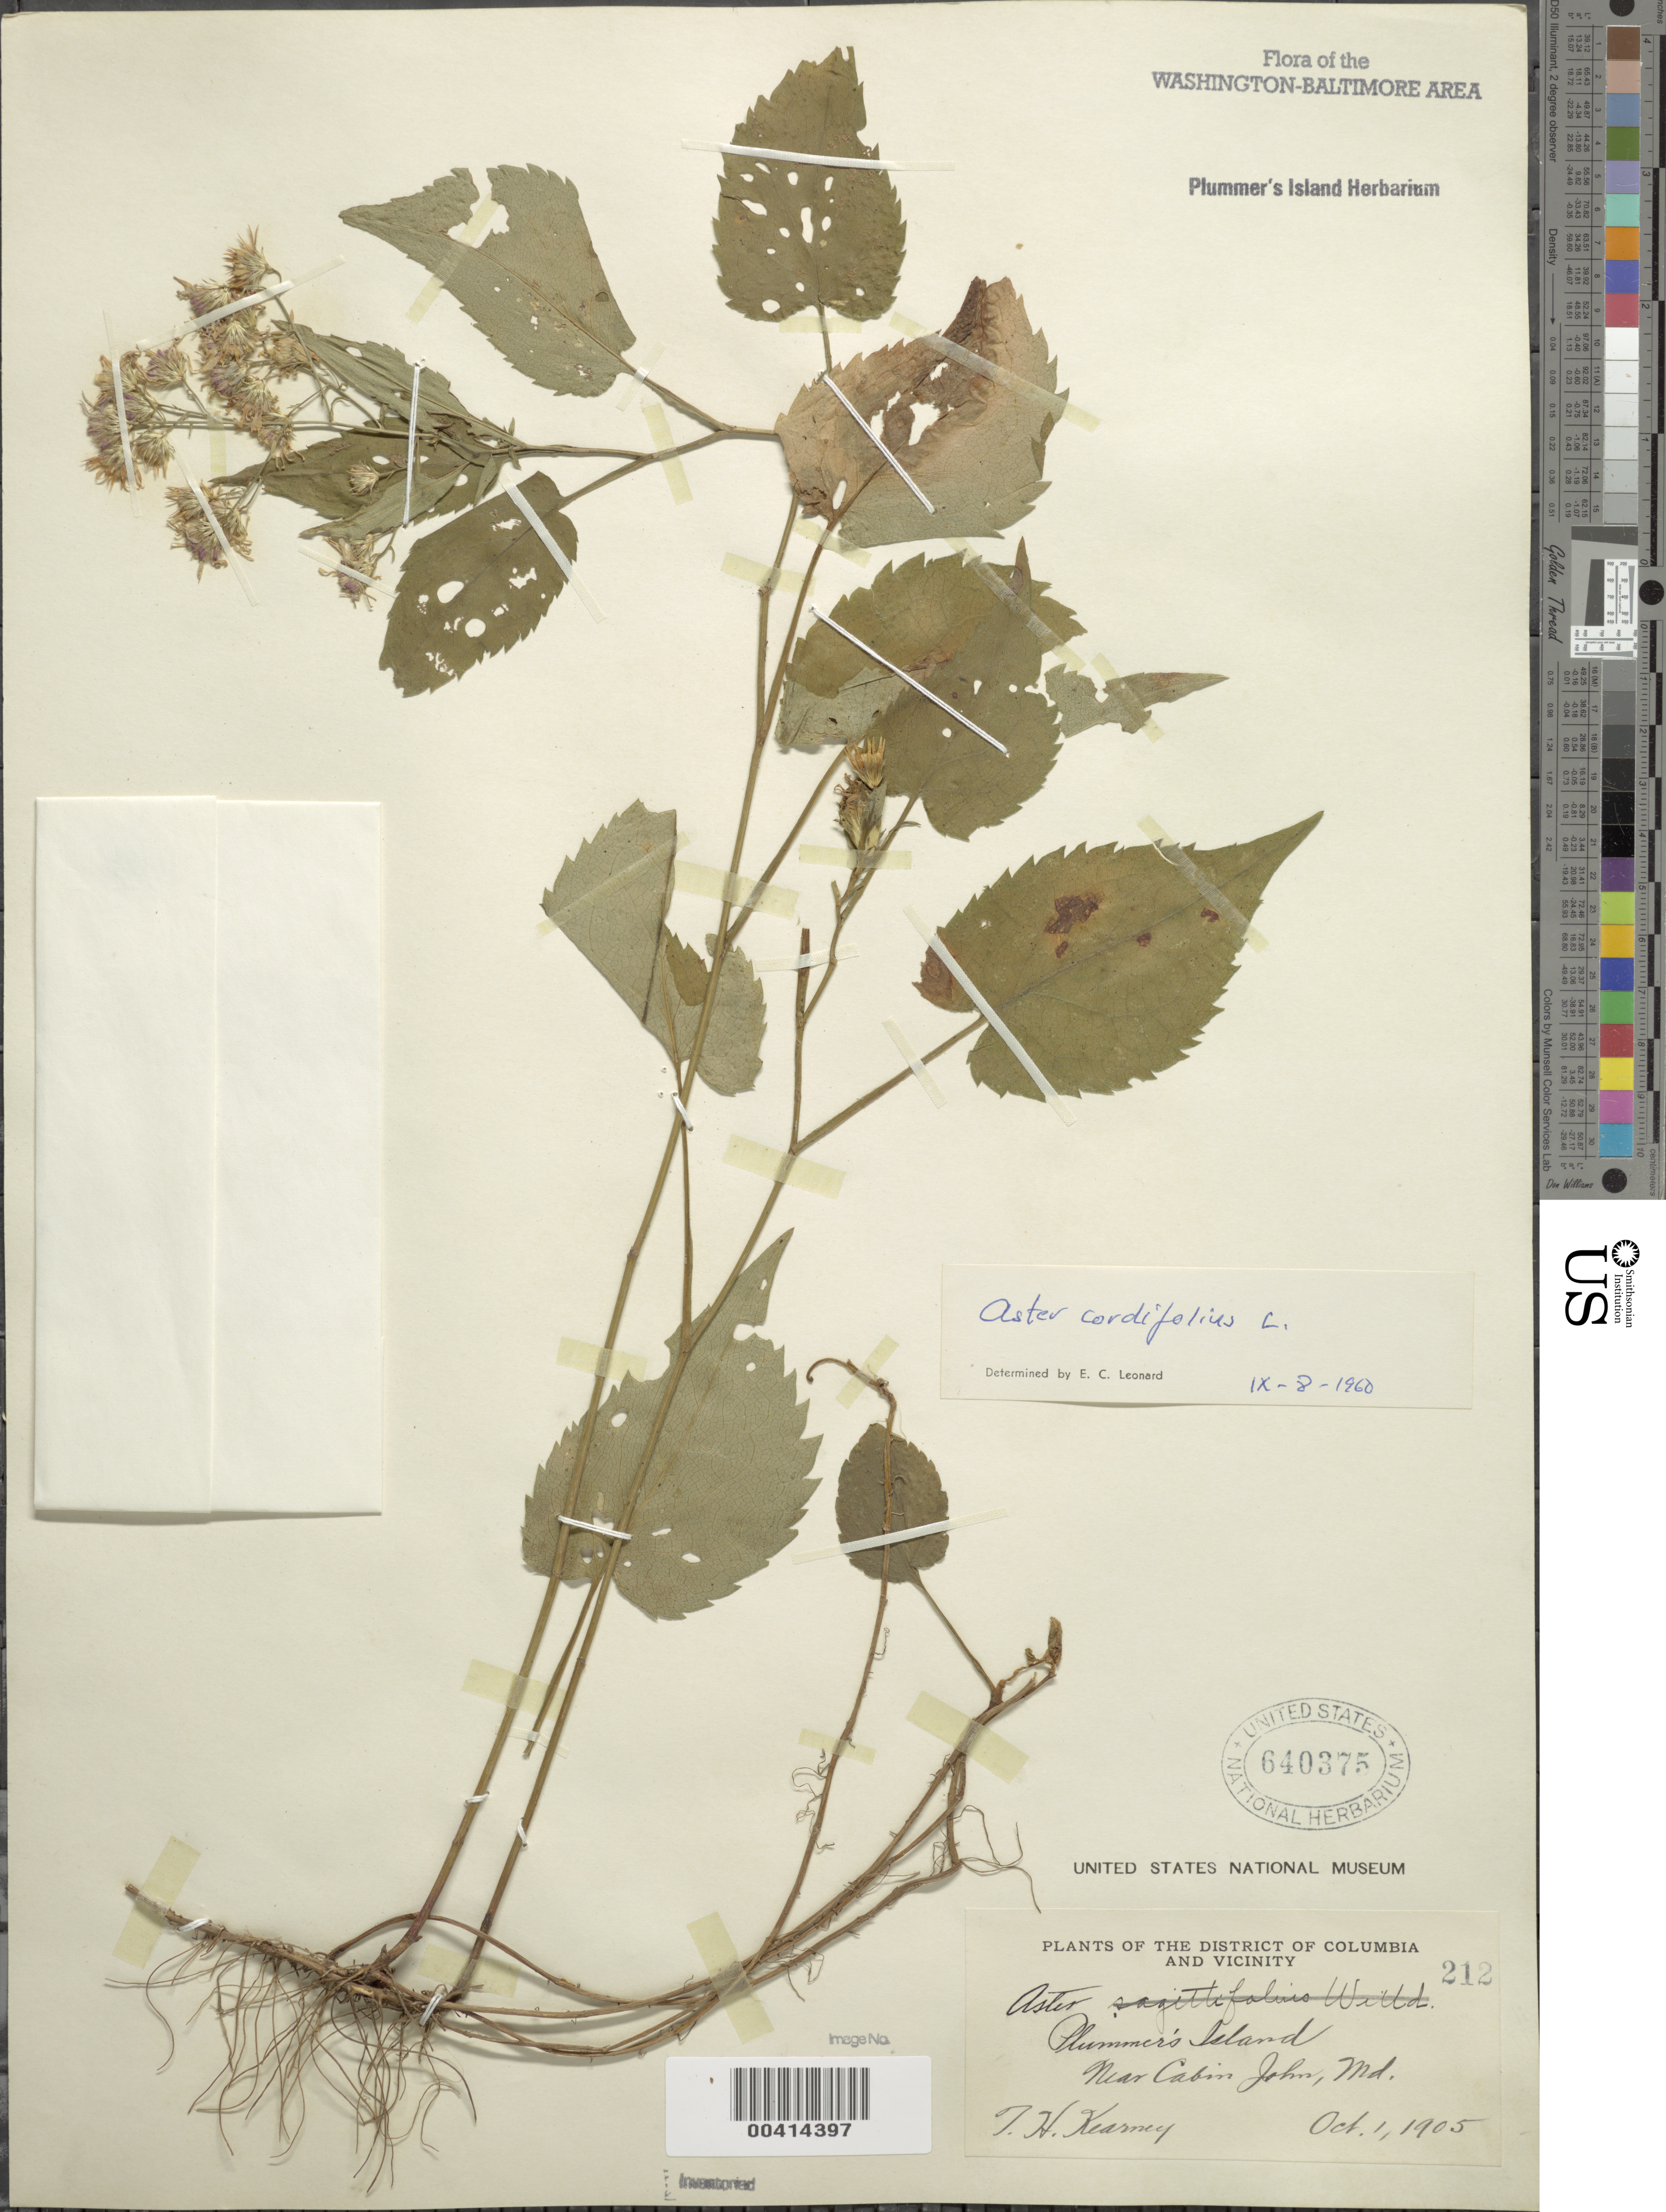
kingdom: Plantae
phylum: Tracheophyta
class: Magnoliopsida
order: Asterales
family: Asteraceae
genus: Symphyotrichum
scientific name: Symphyotrichum cordifolium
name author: (L.) G.L. Nesom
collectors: T. H. Kearney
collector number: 212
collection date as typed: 01 Oct 1905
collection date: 1905-10-01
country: United States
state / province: Maryland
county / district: Montgomery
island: Plummers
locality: Plummer's Island C. & O. Canal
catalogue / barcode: US 640375